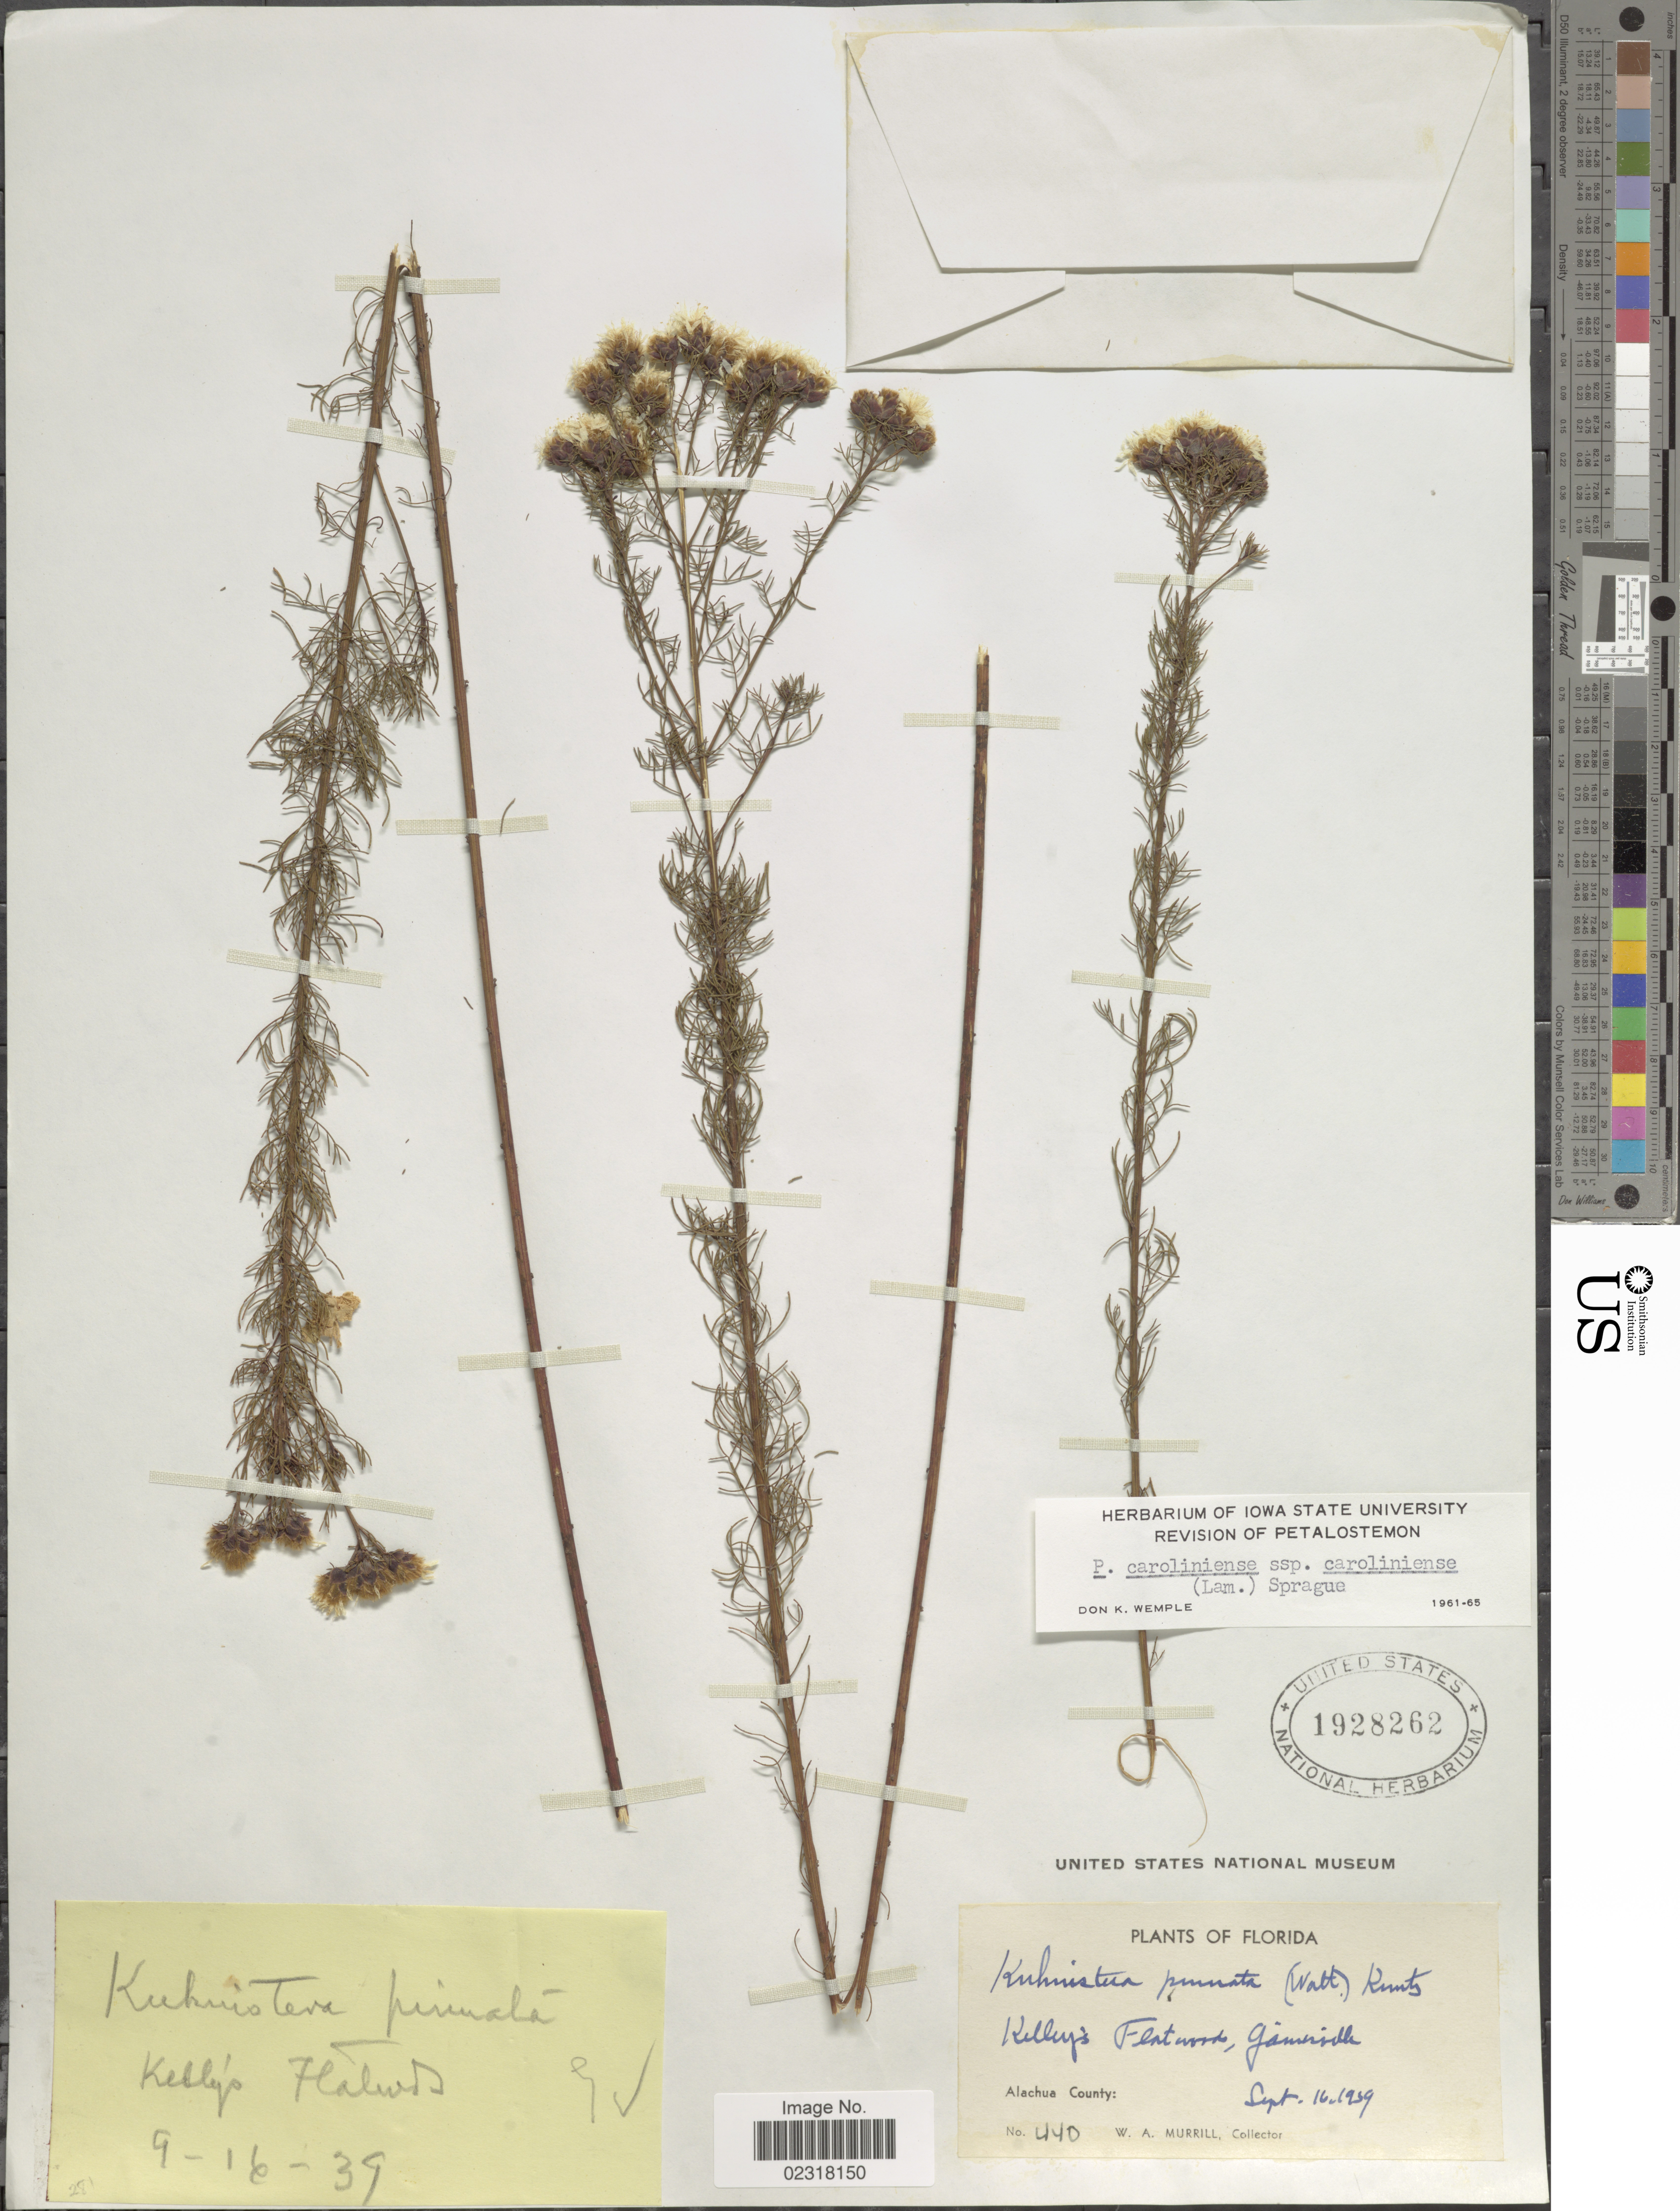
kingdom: Plantae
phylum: Tracheophyta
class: Magnoliopsida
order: Fabales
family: Fabaceae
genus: Dalea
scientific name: Dalea pinnata var. pinnata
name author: (J.F. Gmel.) Barneby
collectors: W. A. Murrill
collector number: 440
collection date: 1939-09-16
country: United States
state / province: Florida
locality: Kelley's Flatwoods, Gainesville.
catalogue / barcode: US 1928262